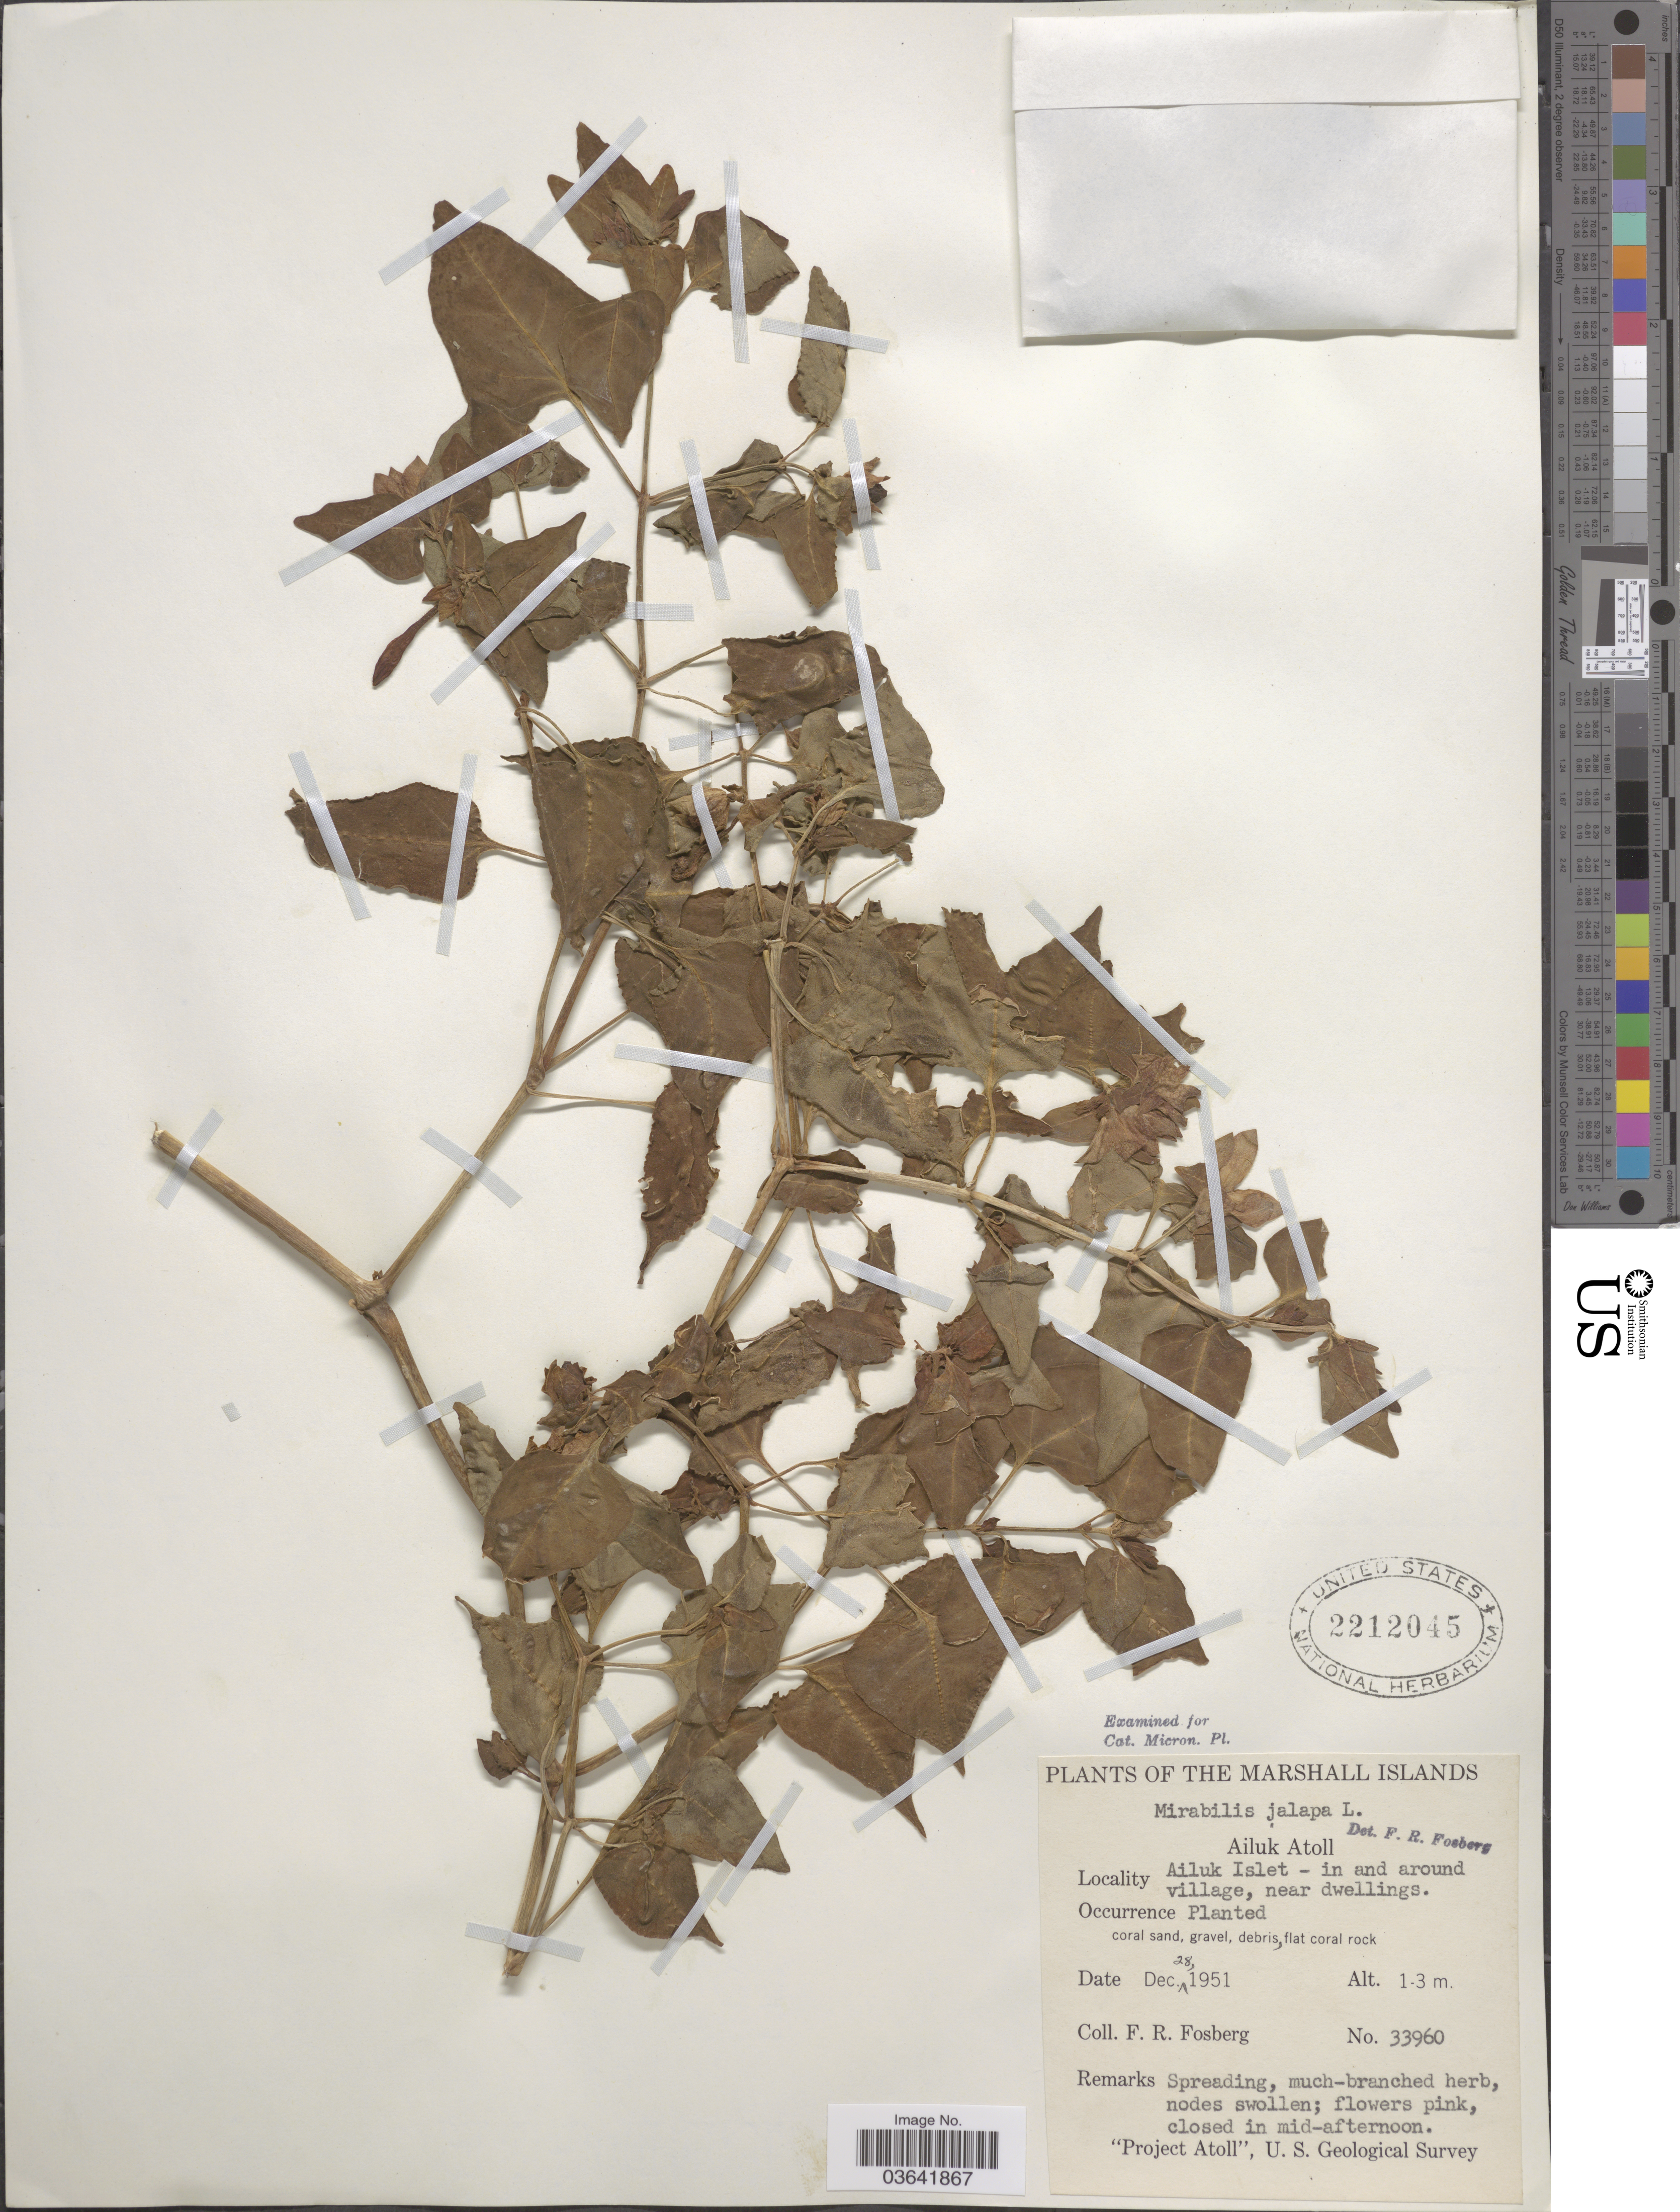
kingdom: Plantae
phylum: Tracheophyta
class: Magnoliopsida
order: Caryophyllales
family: Nyctaginaceae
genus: Mirabilis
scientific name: Mirabilis jalapa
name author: L.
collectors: F. R. Fosberg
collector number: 33960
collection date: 1951-12-28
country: Marshall Islands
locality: Ailuk Atoll. Ailuk Islet - in and around village, near dwellings.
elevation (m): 1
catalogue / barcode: US 2212045